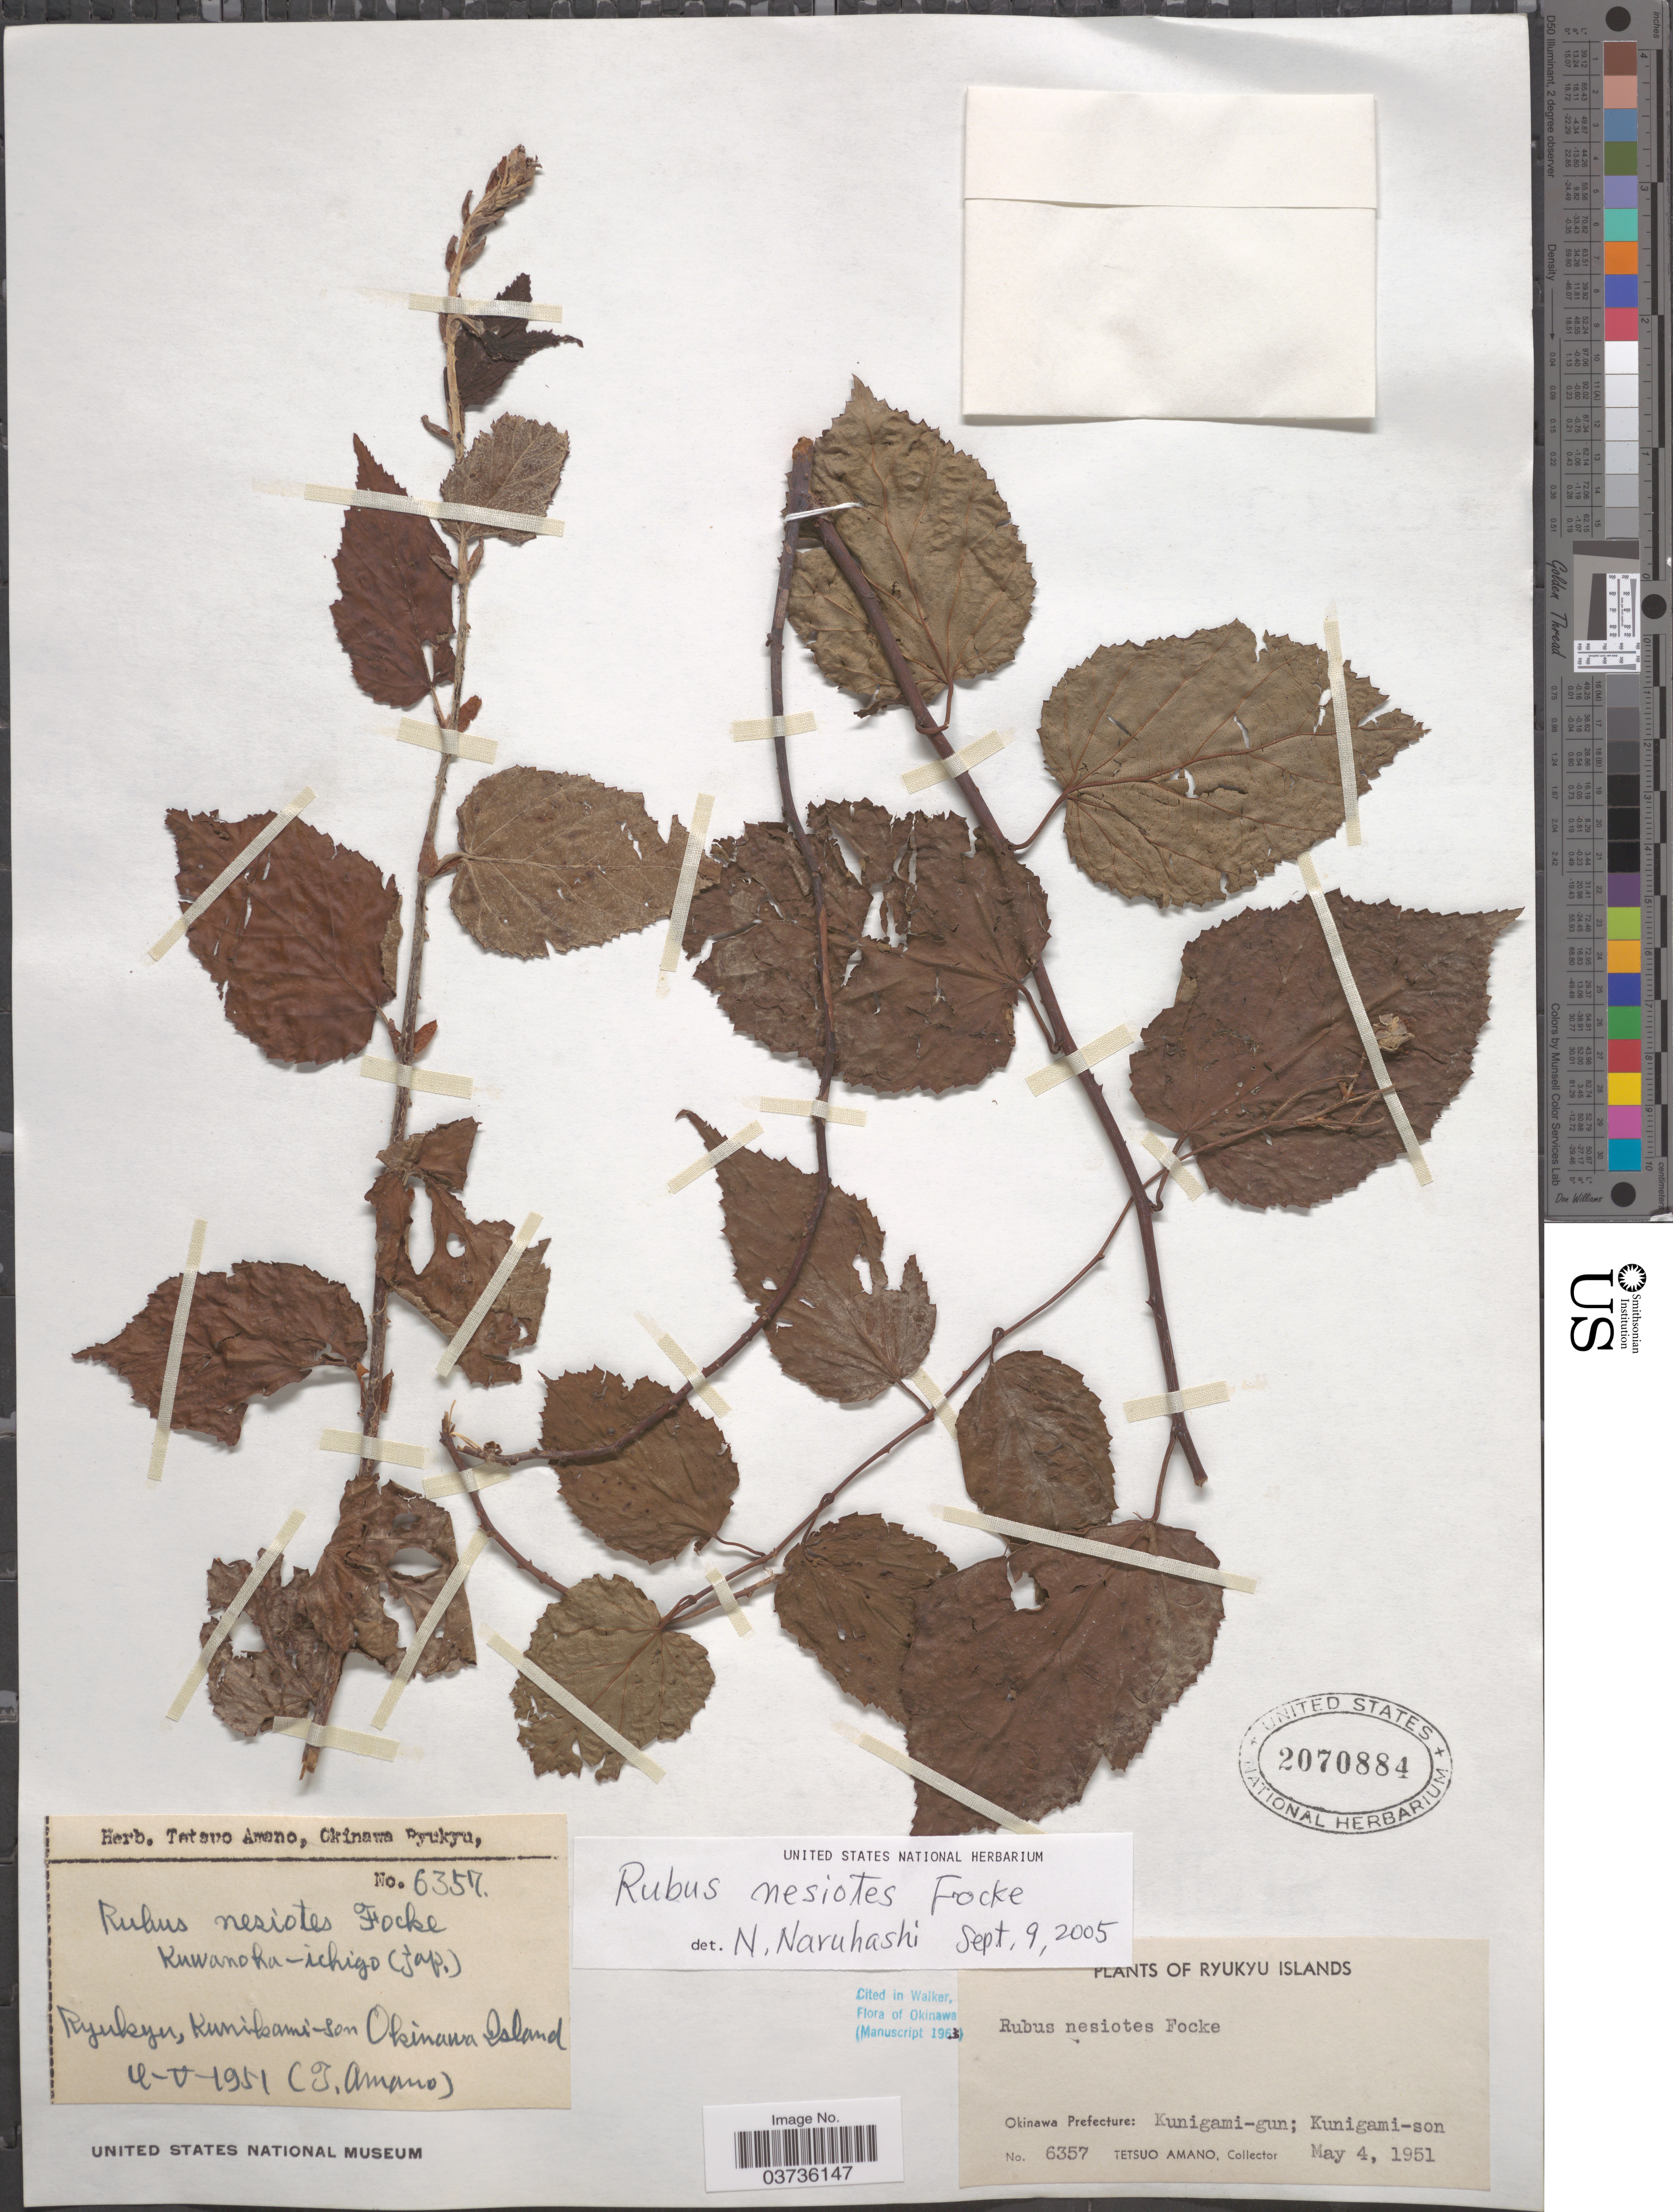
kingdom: Plantae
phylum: Tracheophyta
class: Magnoliopsida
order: Rosales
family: Rosaceae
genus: Rubus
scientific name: Rubus nesiotes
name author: Focke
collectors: T. Amano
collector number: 6357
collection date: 1951-05-04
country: Japan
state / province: Okinawa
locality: Ryukyu Islands. Okinawa Prefecture: Kunigami-gun; Kunigami-son. Okinawa Island.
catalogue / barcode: US 2070884